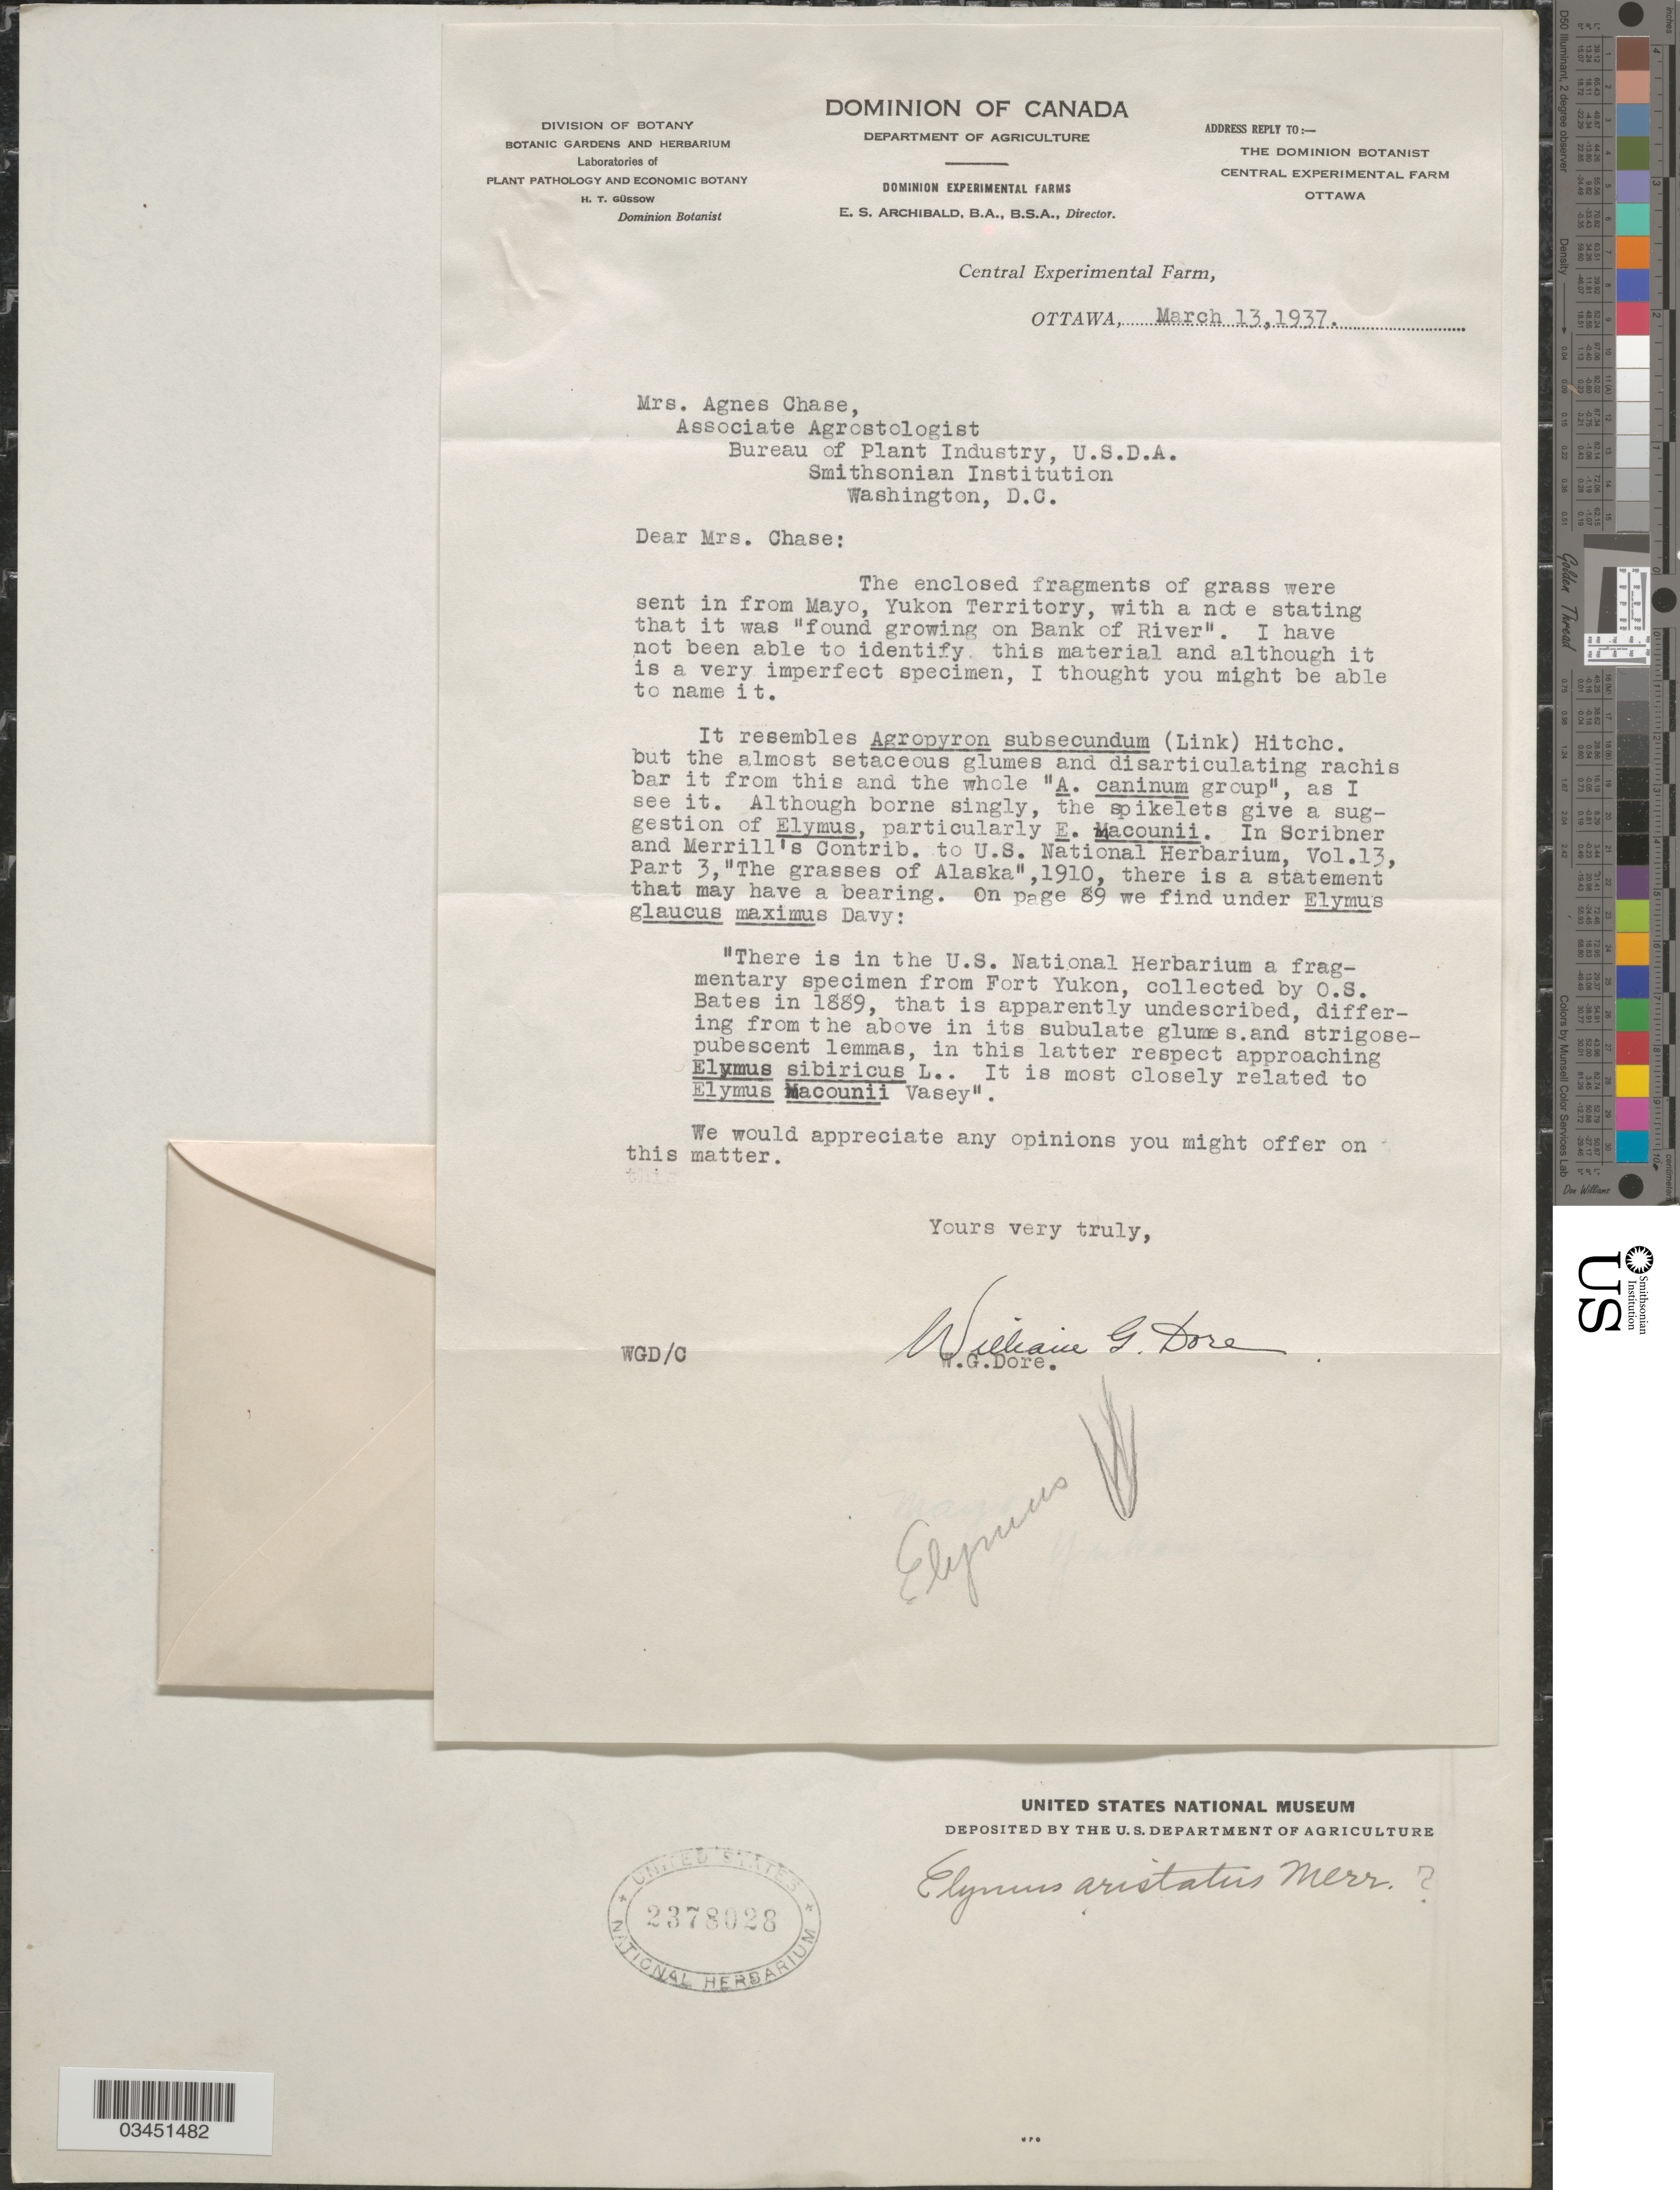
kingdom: Plantae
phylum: Tracheophyta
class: Liliopsida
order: Poales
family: Poaceae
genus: Elyleymus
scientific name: x Elyleymus aristatus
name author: (Merr.) Barkworth & Dewey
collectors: A. Chase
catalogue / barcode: US 2378028